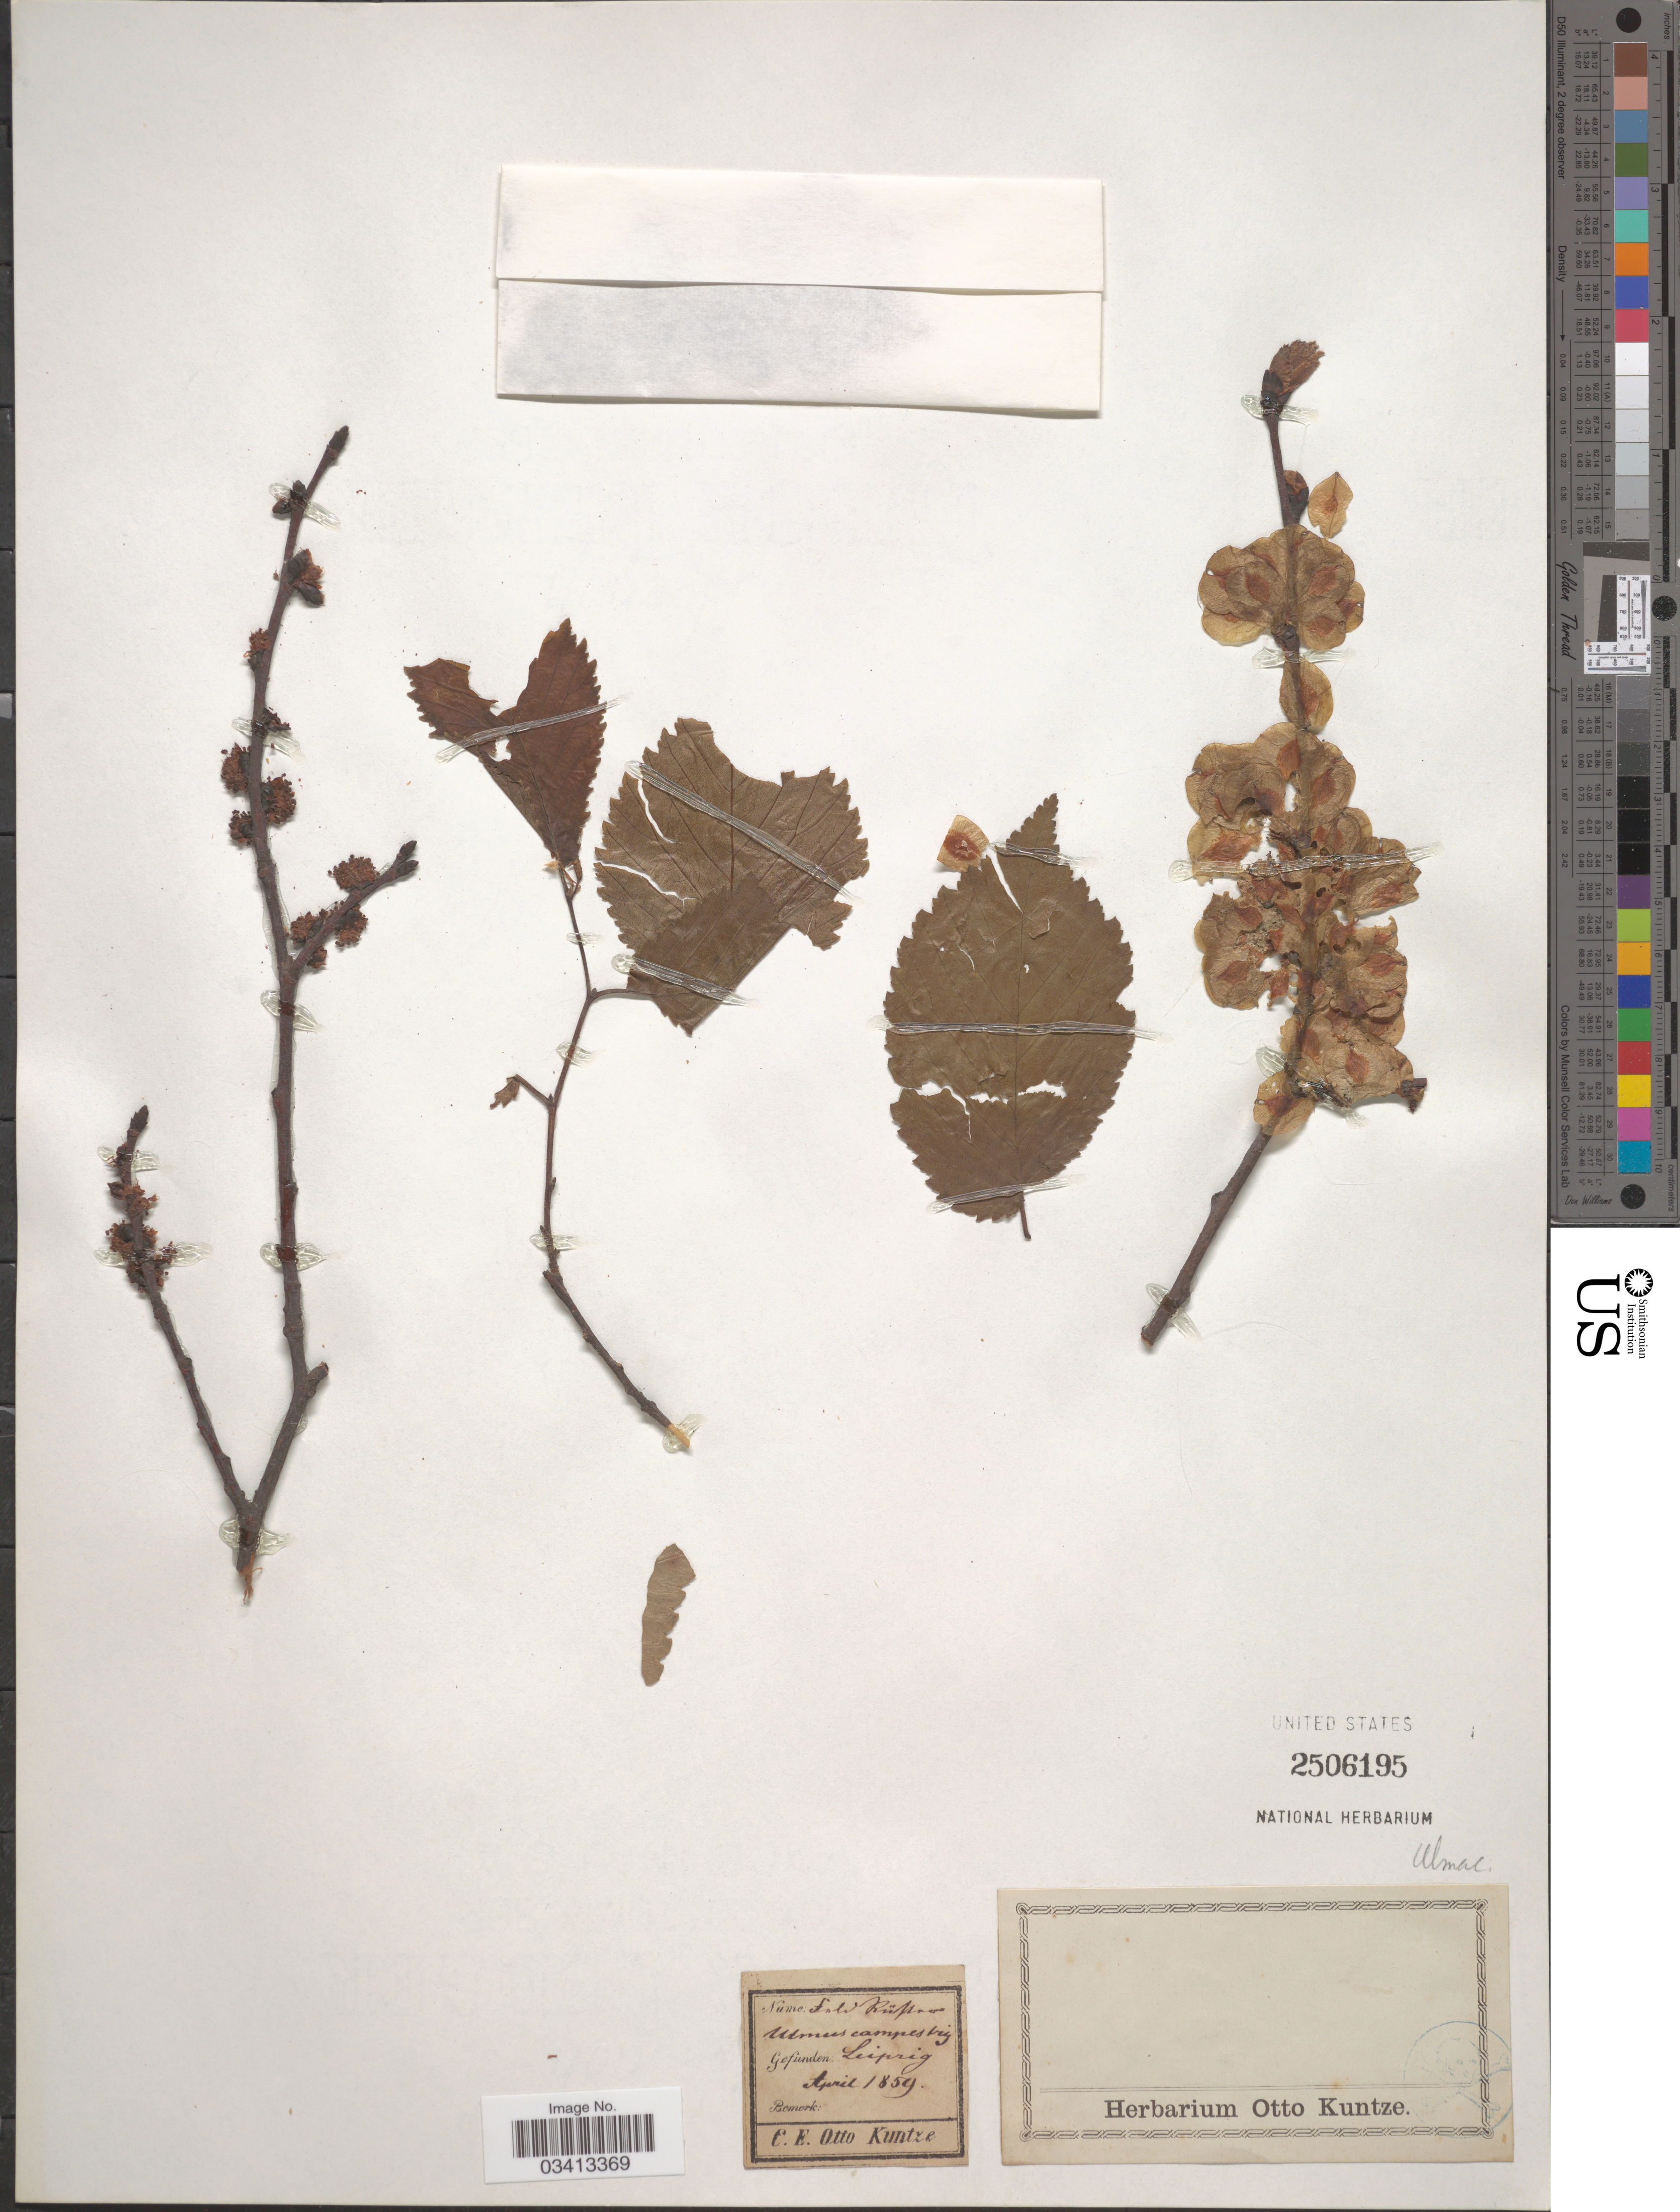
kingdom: Plantae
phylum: Tracheophyta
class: Magnoliopsida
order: Rosales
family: Ulmaceae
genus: Ulmus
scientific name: Ulmus campestris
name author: L.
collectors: C.E.O. Kuntze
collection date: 1859-04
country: Germany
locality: Leipzig.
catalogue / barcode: US 2506195